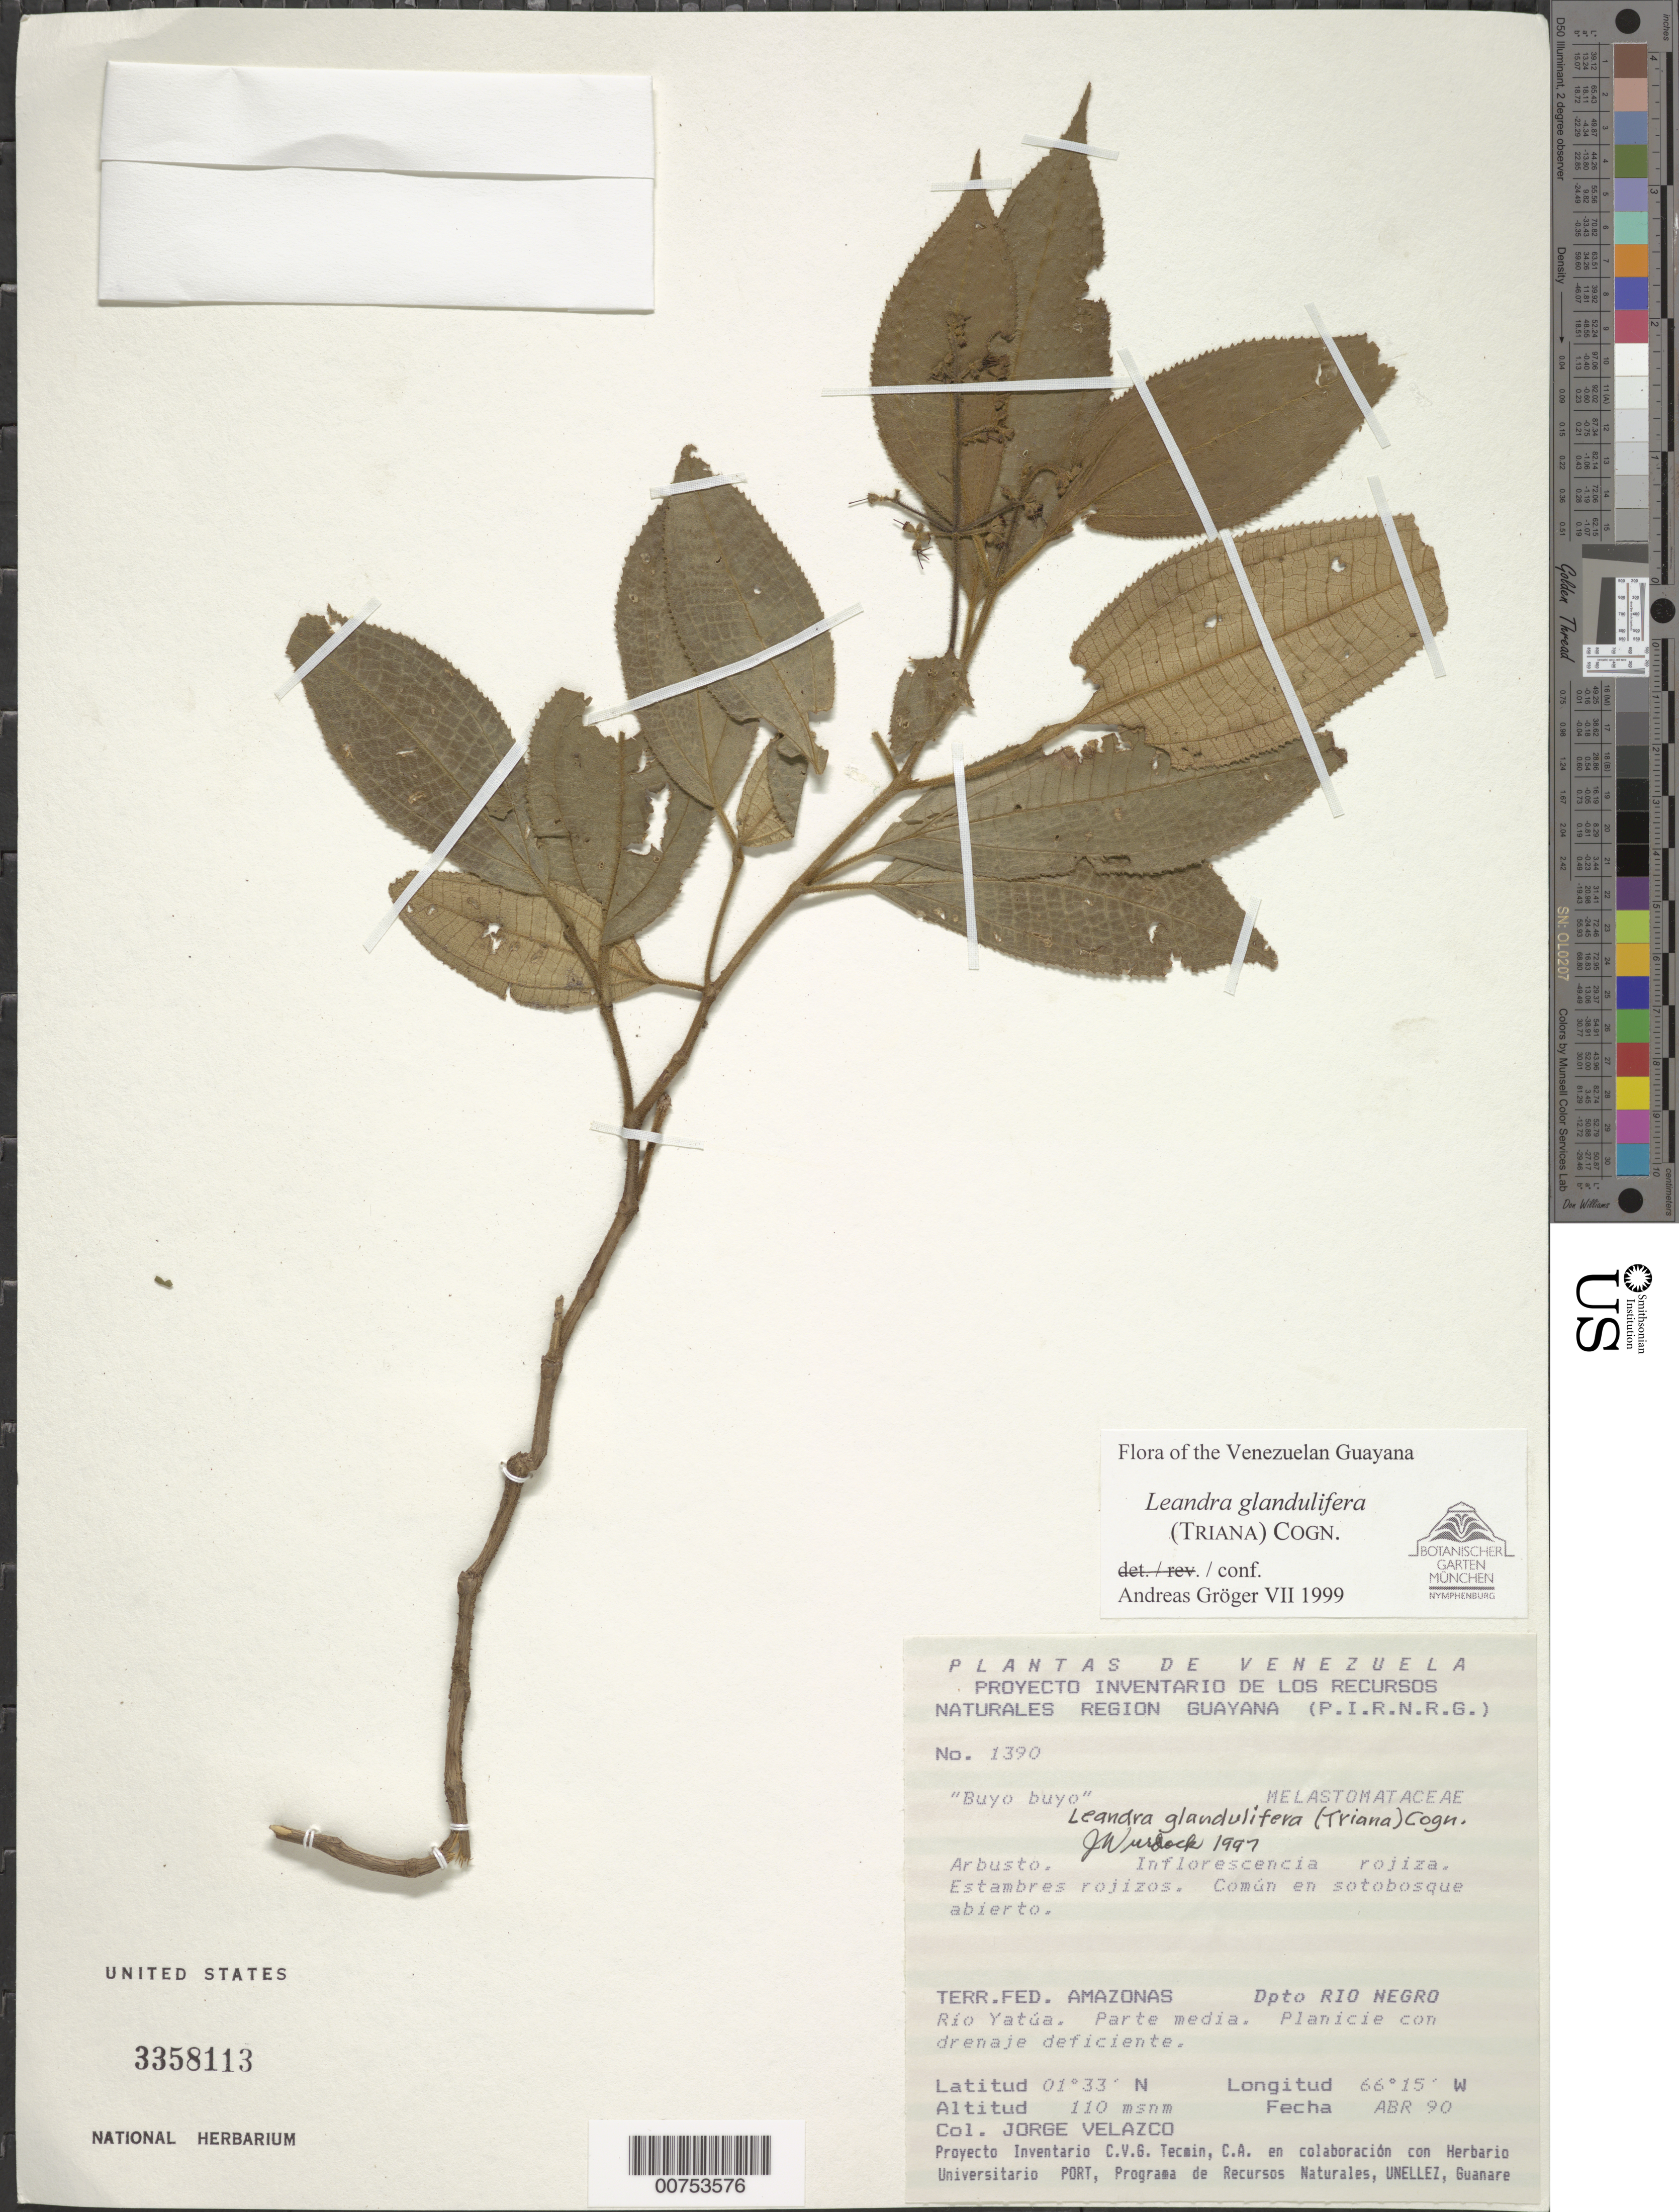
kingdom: Plantae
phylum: Tracheophyta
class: Magnoliopsida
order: Myrtales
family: Melastomataceae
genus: Leandra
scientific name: Leandra glandulifera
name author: (Triana) Cogn.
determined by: Gröger, A.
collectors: J. Velazco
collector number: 1390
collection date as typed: Apr-90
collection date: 1990-04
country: Venezuela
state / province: Amazonas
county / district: Río Negro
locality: Río Yatúa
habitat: Sotobosque abierto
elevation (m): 110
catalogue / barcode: US 3358113